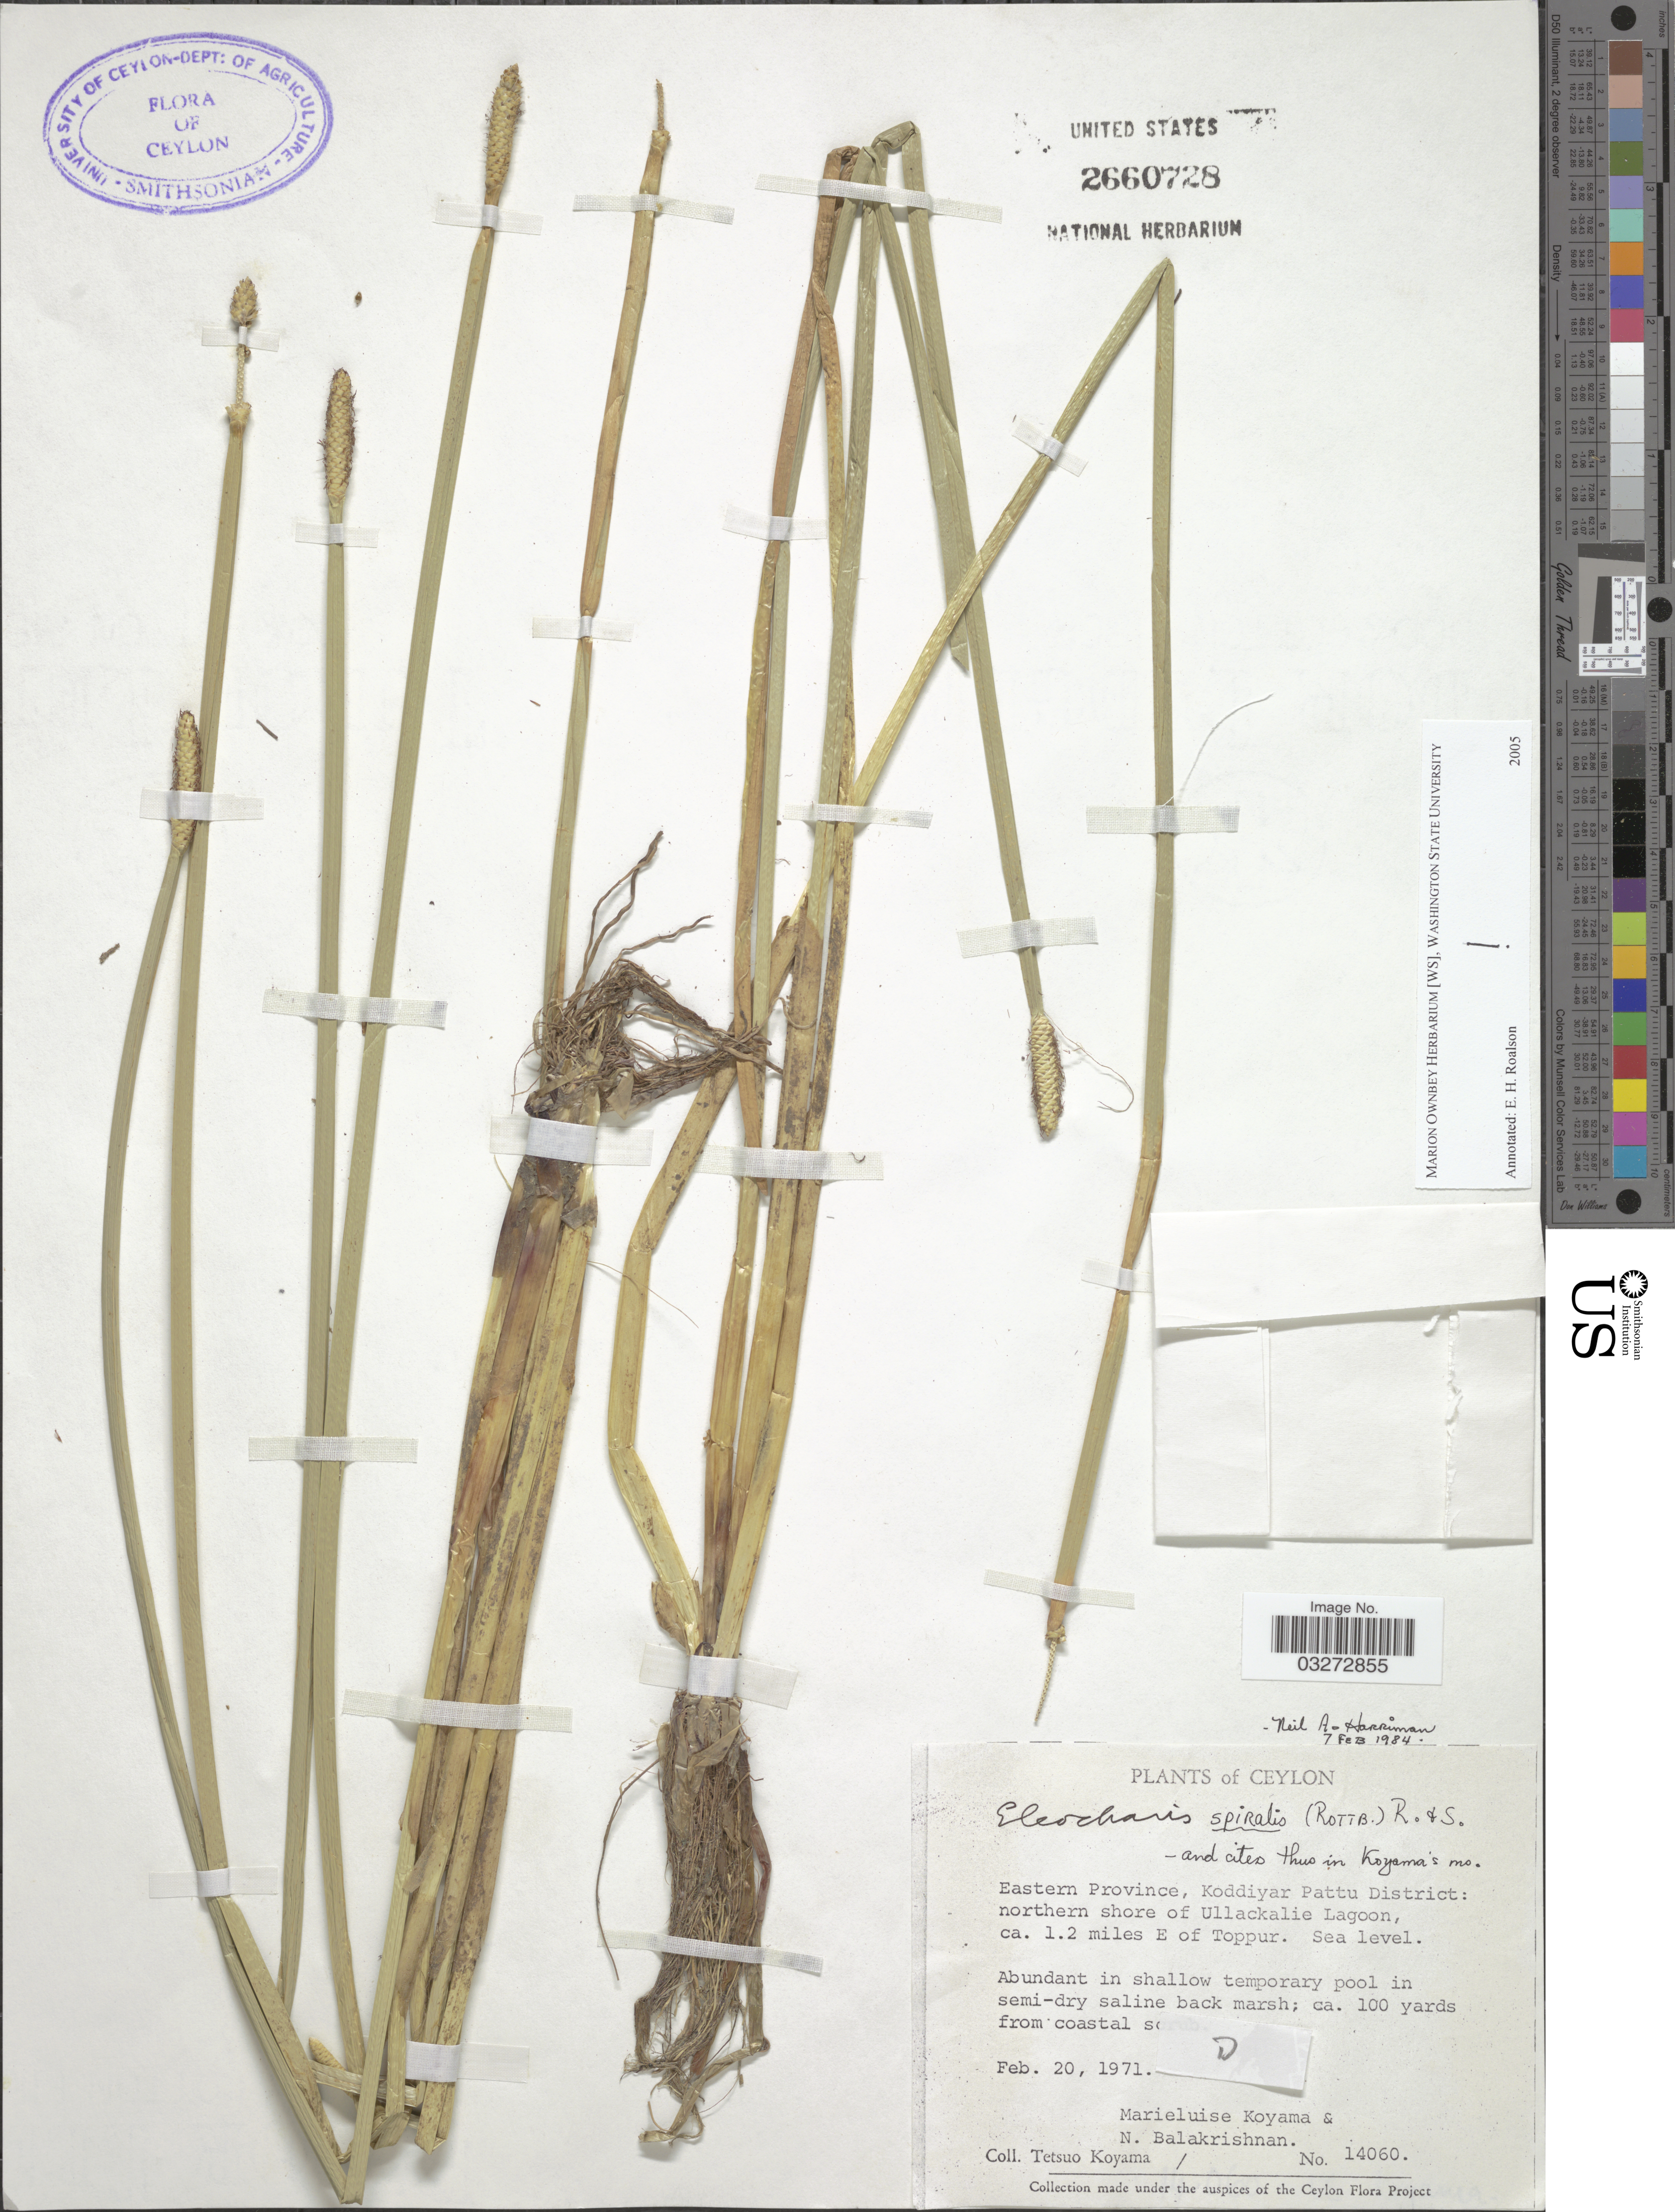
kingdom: Plantae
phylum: Tracheophyta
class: Liliopsida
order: Poales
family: Cyperaceae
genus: Eleocharis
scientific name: Eleocharis spiralis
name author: (Rottb.) Roem. & Schult.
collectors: T. Koyama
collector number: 14060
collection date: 1971-02-20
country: Sri Lanka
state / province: Eastern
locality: Ceylon. Koddiyar Pattu District: northern shore of Ullackalie Lagoon, ca. 1.2 miles E of Toppur.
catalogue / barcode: US 2660728